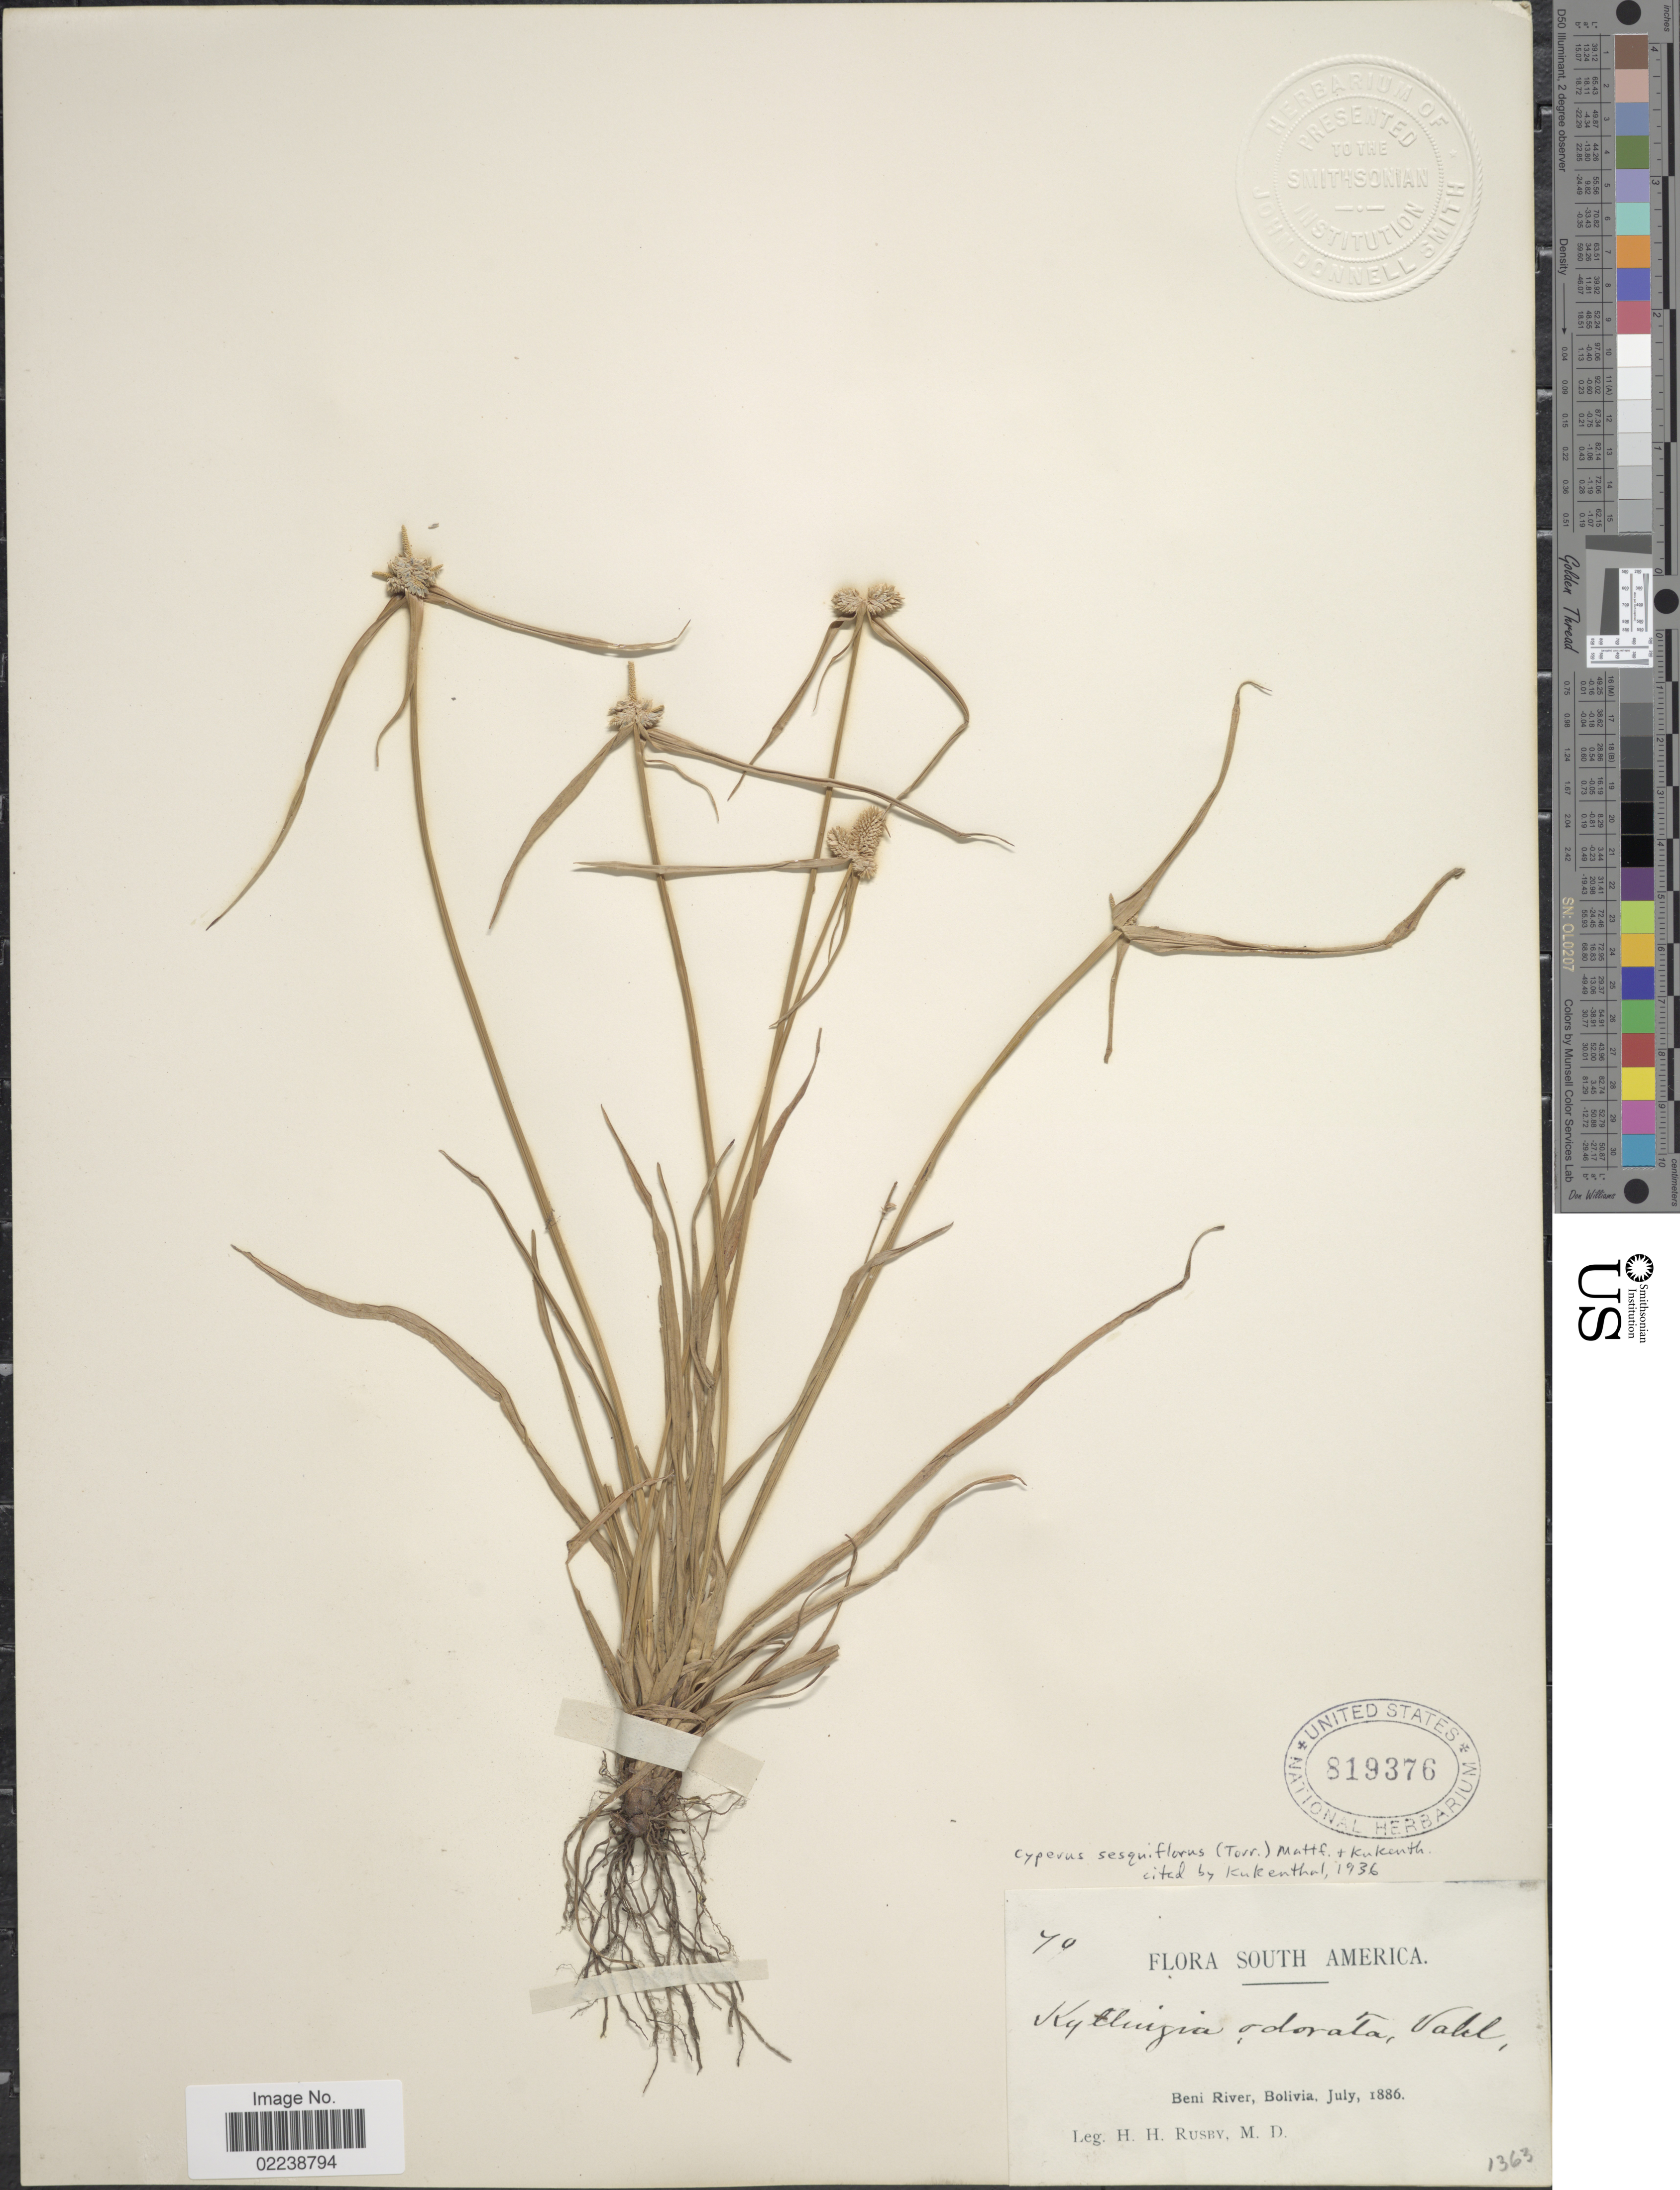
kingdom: Plantae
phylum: Tracheophyta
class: Liliopsida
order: Poales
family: Cyperaceae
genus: Cyperus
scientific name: Cyperus sesquiflorus subsp. sesquiflorus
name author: (Torr.) Mattf. & Kük.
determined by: Strong, M. T., (US), Smithsonian Institution - National Museum of Natural History (UNITED STATES)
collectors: H. H. Rusby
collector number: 70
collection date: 1886-07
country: Bolivia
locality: Beni River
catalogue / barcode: US 819376